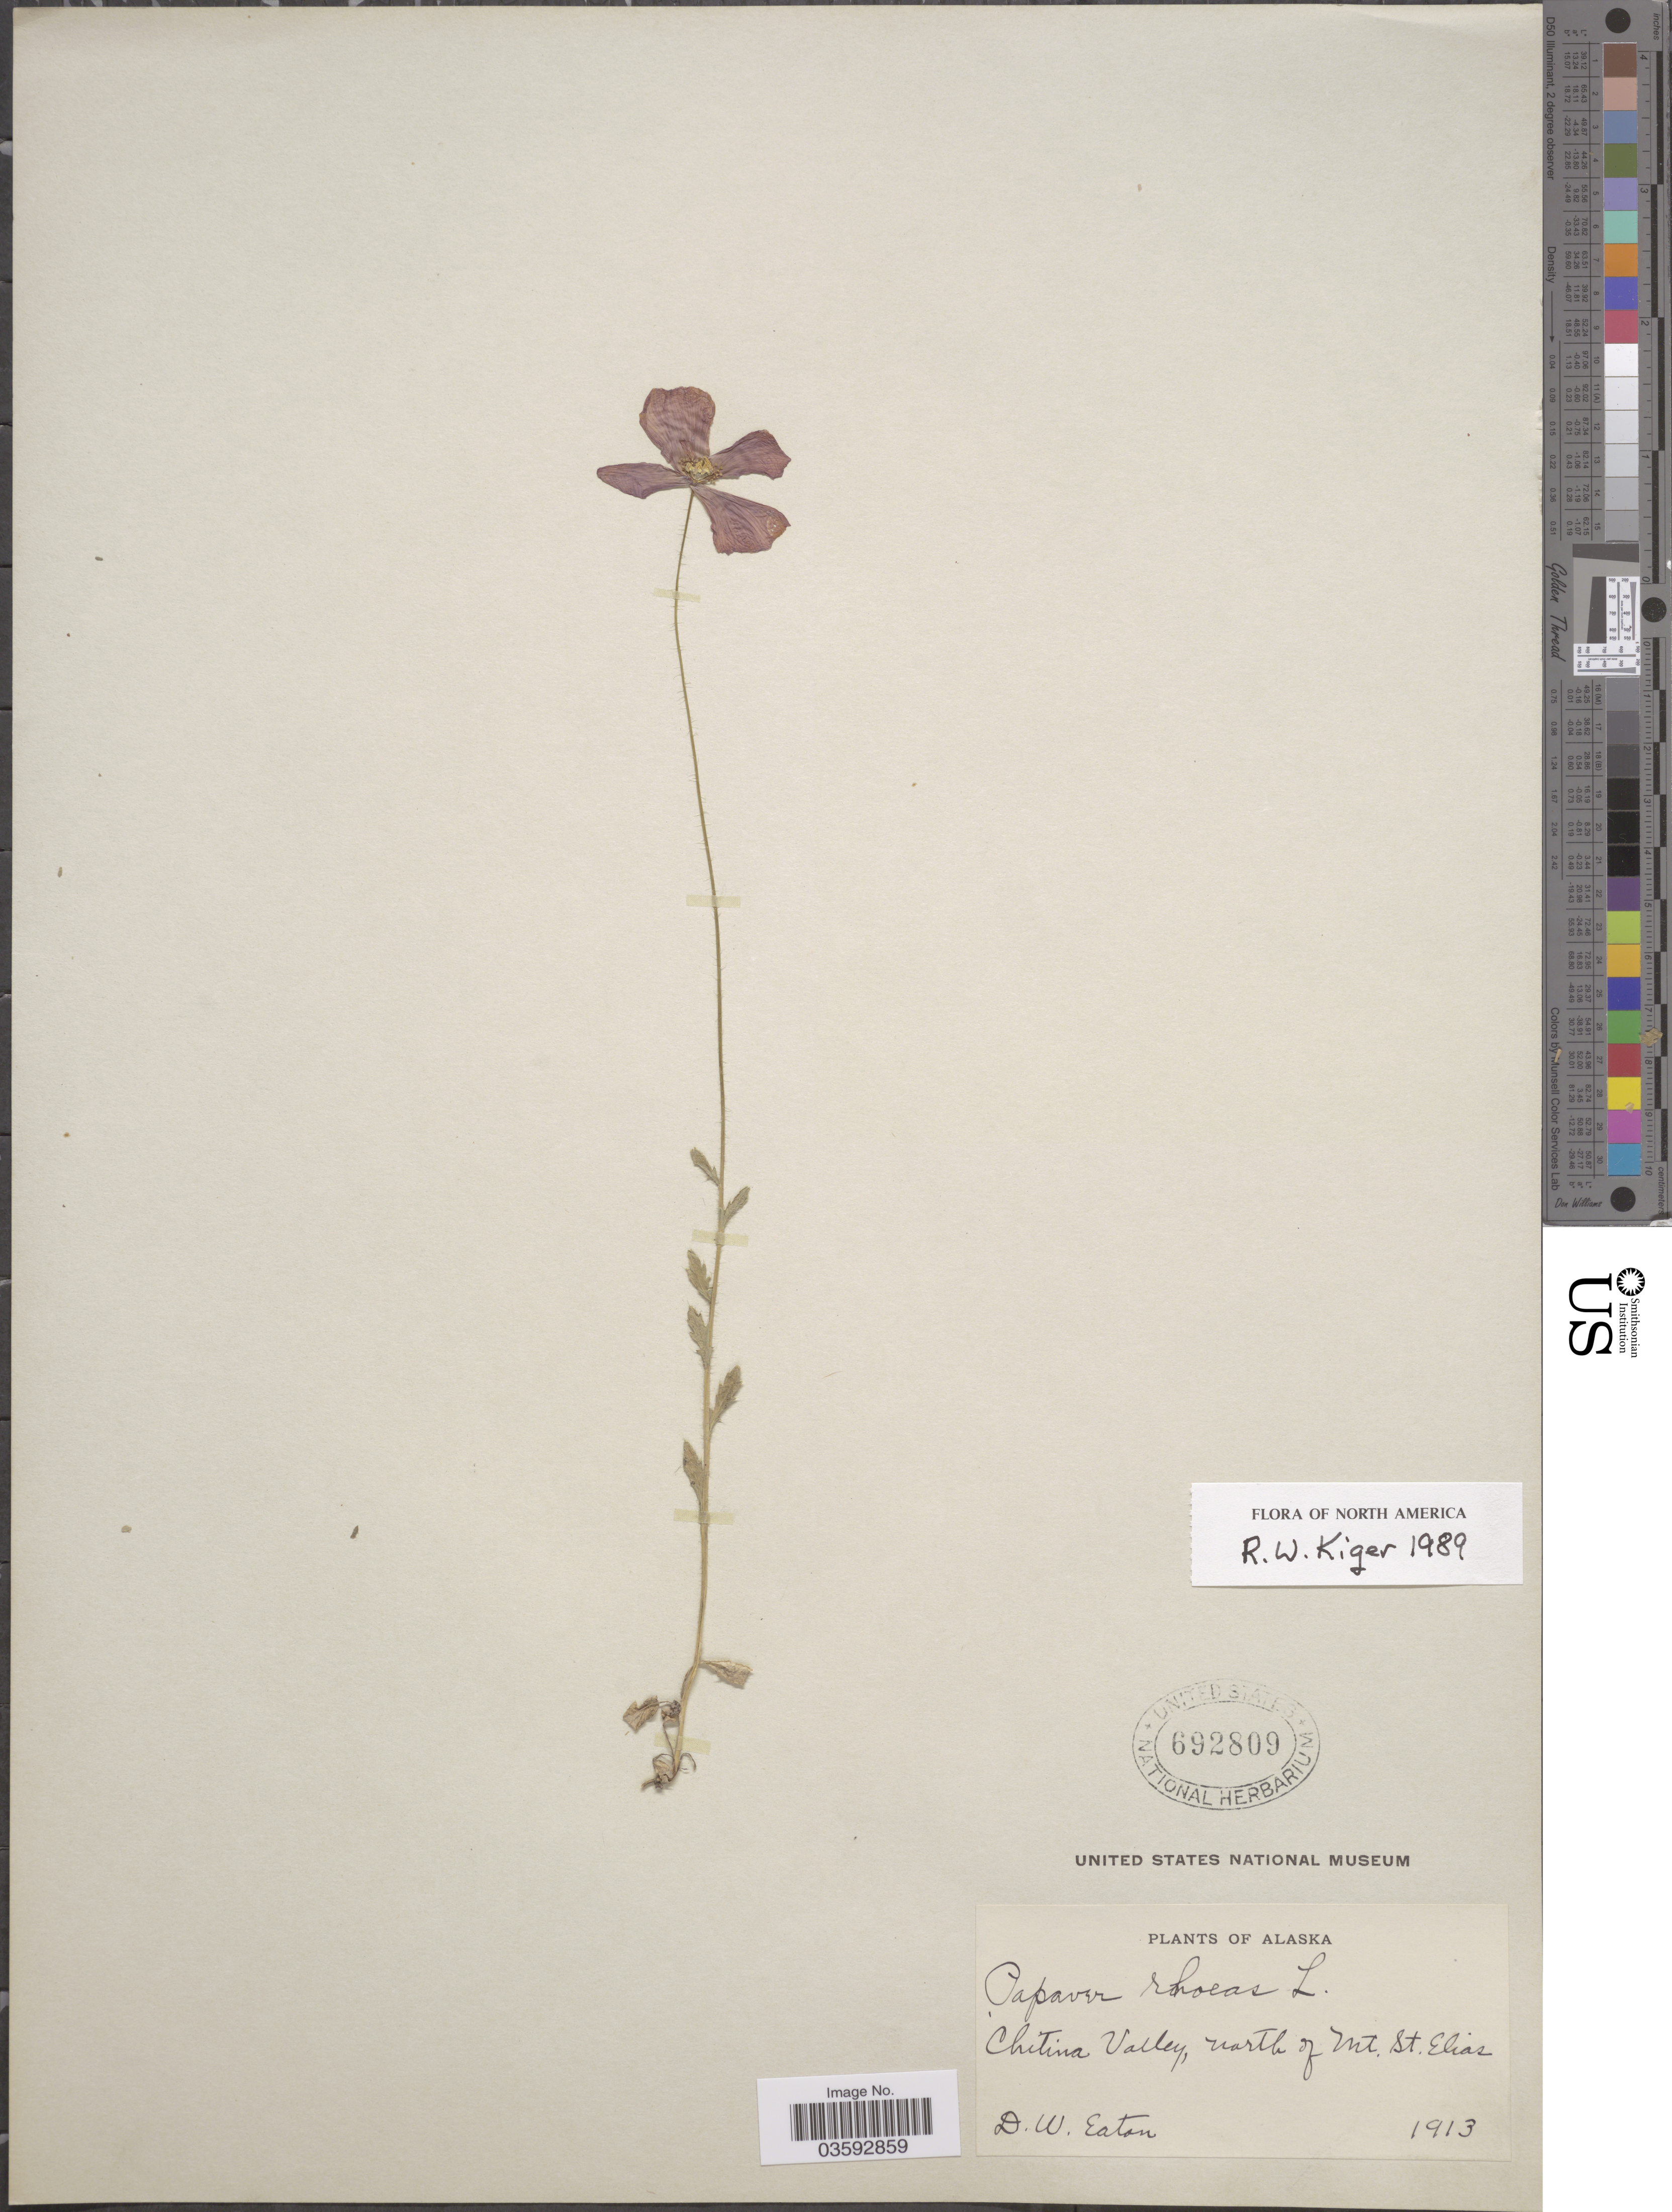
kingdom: Plantae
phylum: Tracheophyta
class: Magnoliopsida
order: Ranunculales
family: Papaveraceae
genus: Papaver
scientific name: Papaver rhoeas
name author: L.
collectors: D. Eaton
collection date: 1913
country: United States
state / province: Alaska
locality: Chitina Valley, north of Mt. St. Elias.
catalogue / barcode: US 692809